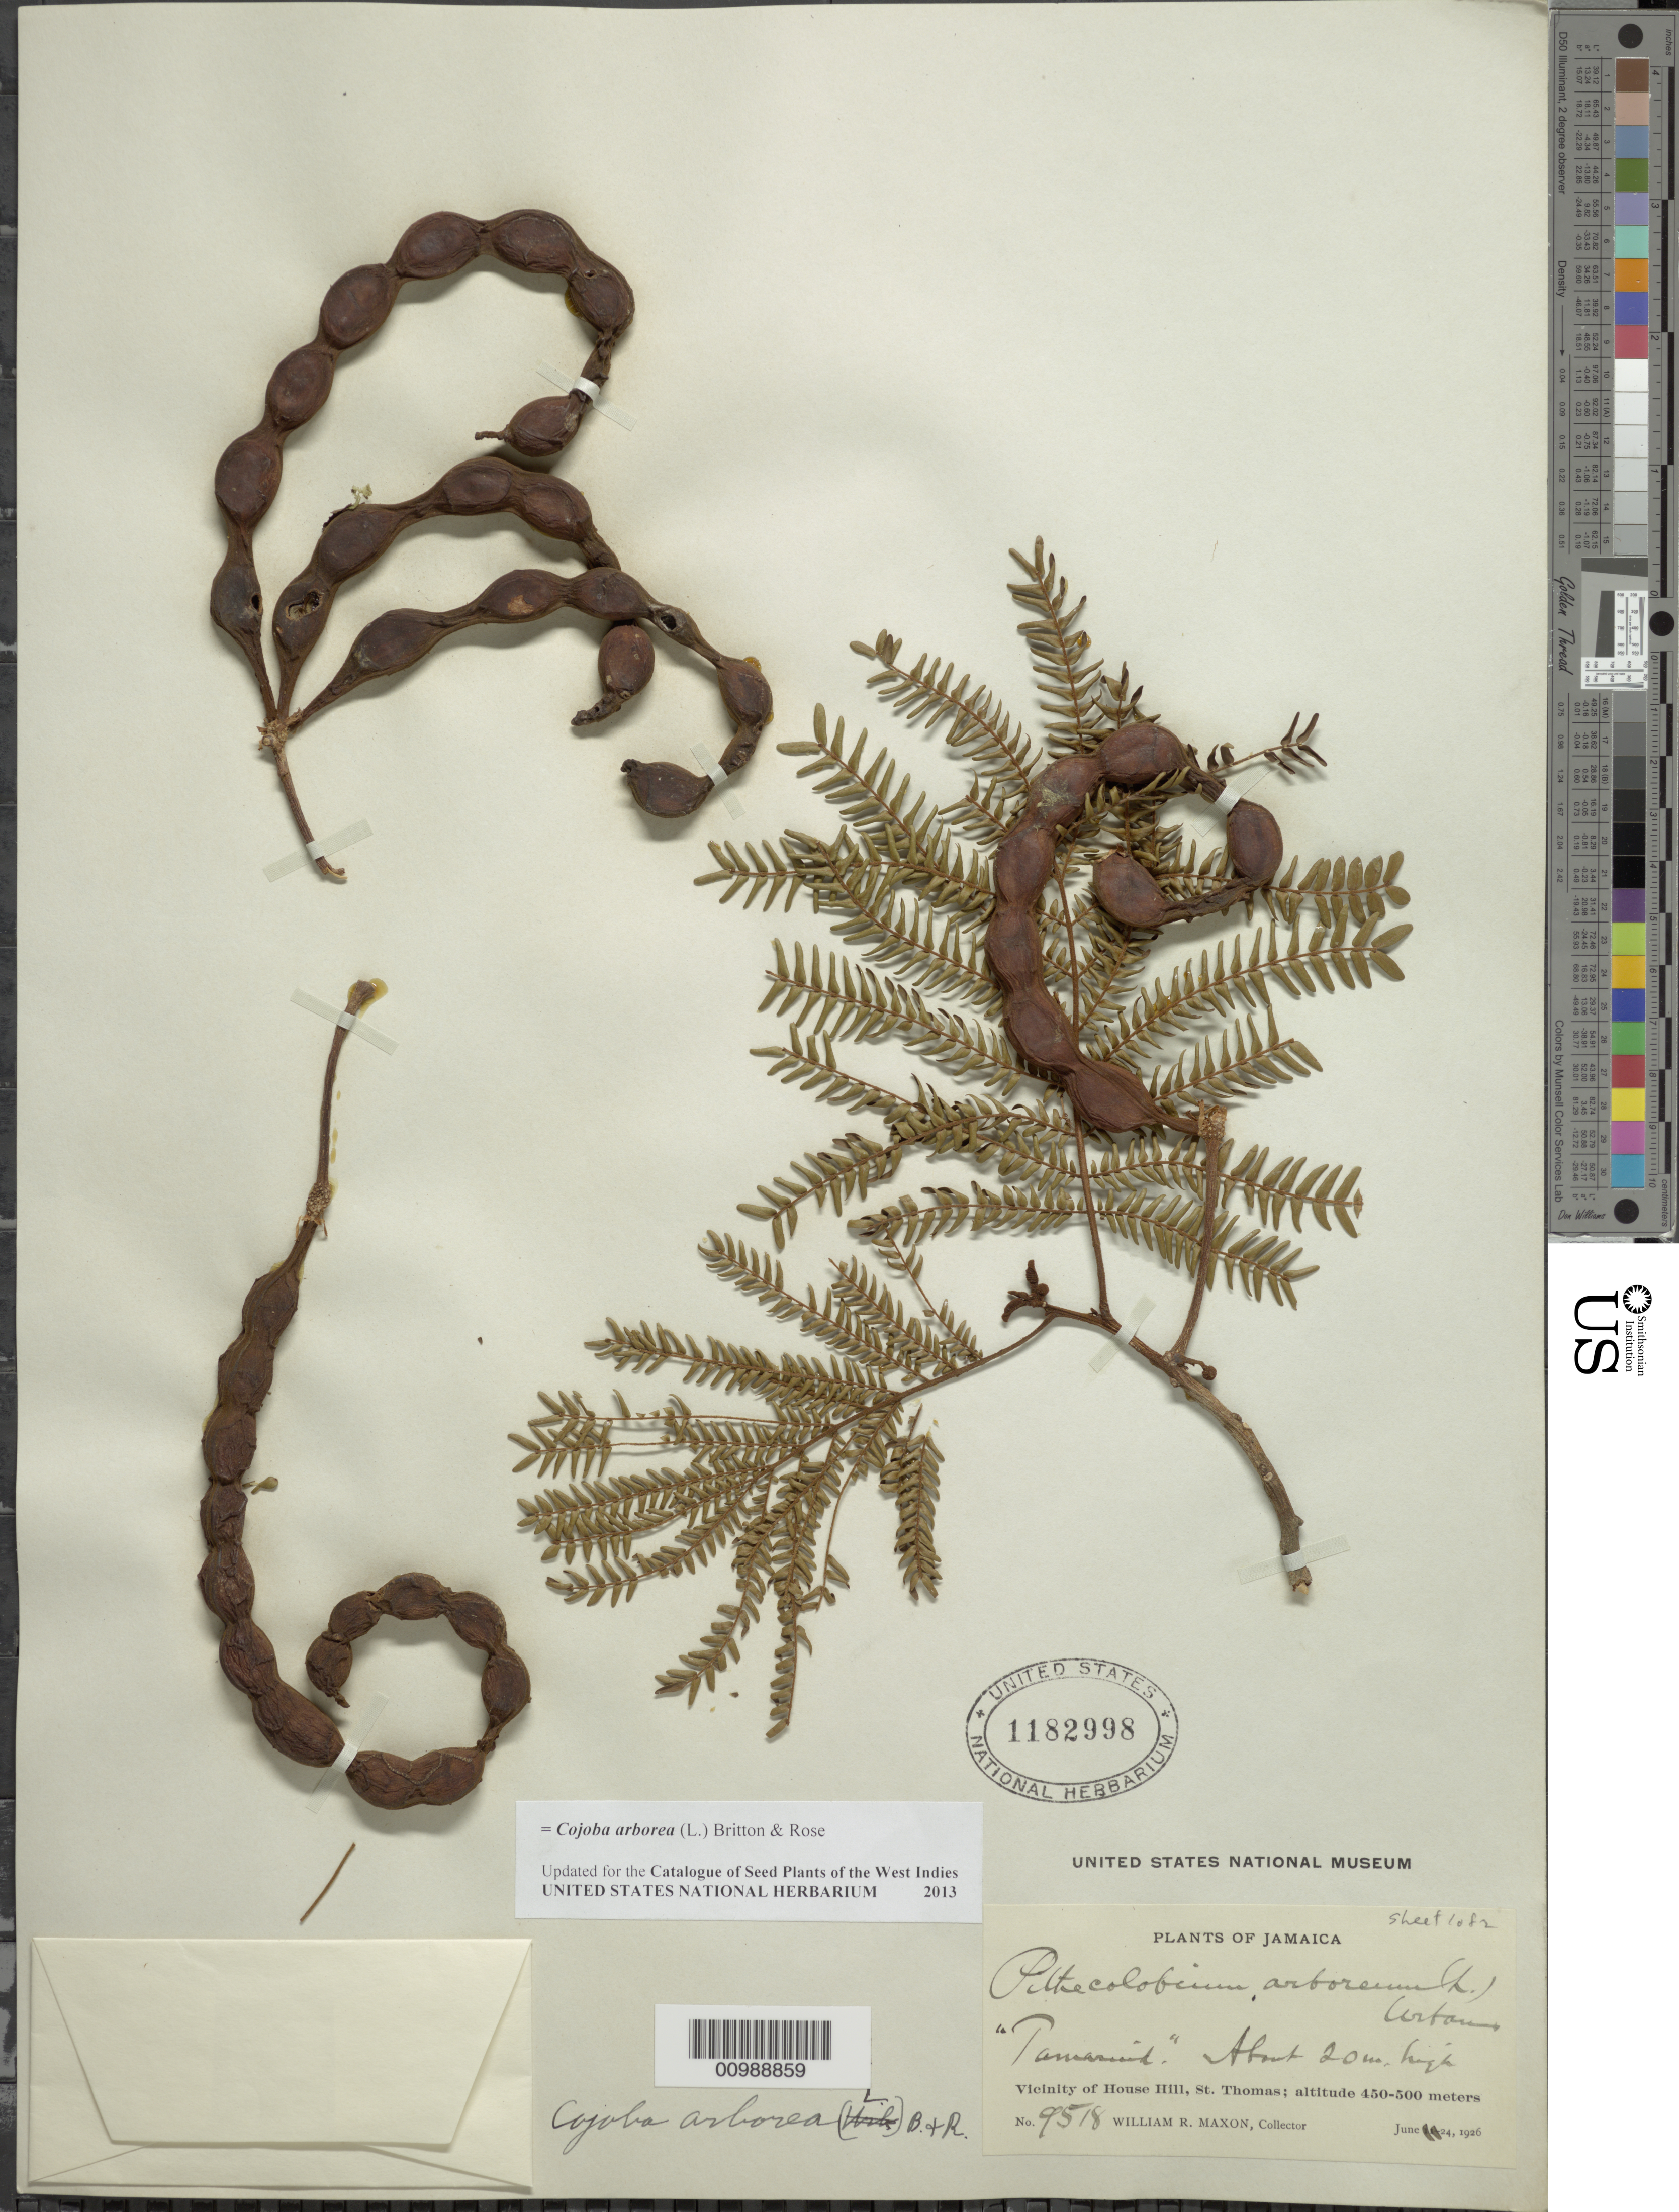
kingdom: Plantae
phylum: Tracheophyta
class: Magnoliopsida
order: Fabales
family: Fabaceae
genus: Cojoba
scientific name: Cojoba arborea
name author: (L.) Britton & Rose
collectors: W. R. Maxon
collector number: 9518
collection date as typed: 24 Jun 1926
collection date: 1926-06-24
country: Jamaica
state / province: Saint Thomas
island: Jamaica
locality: Vicinity of House Hill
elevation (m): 450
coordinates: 0 N, 0 E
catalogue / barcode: US 1182998